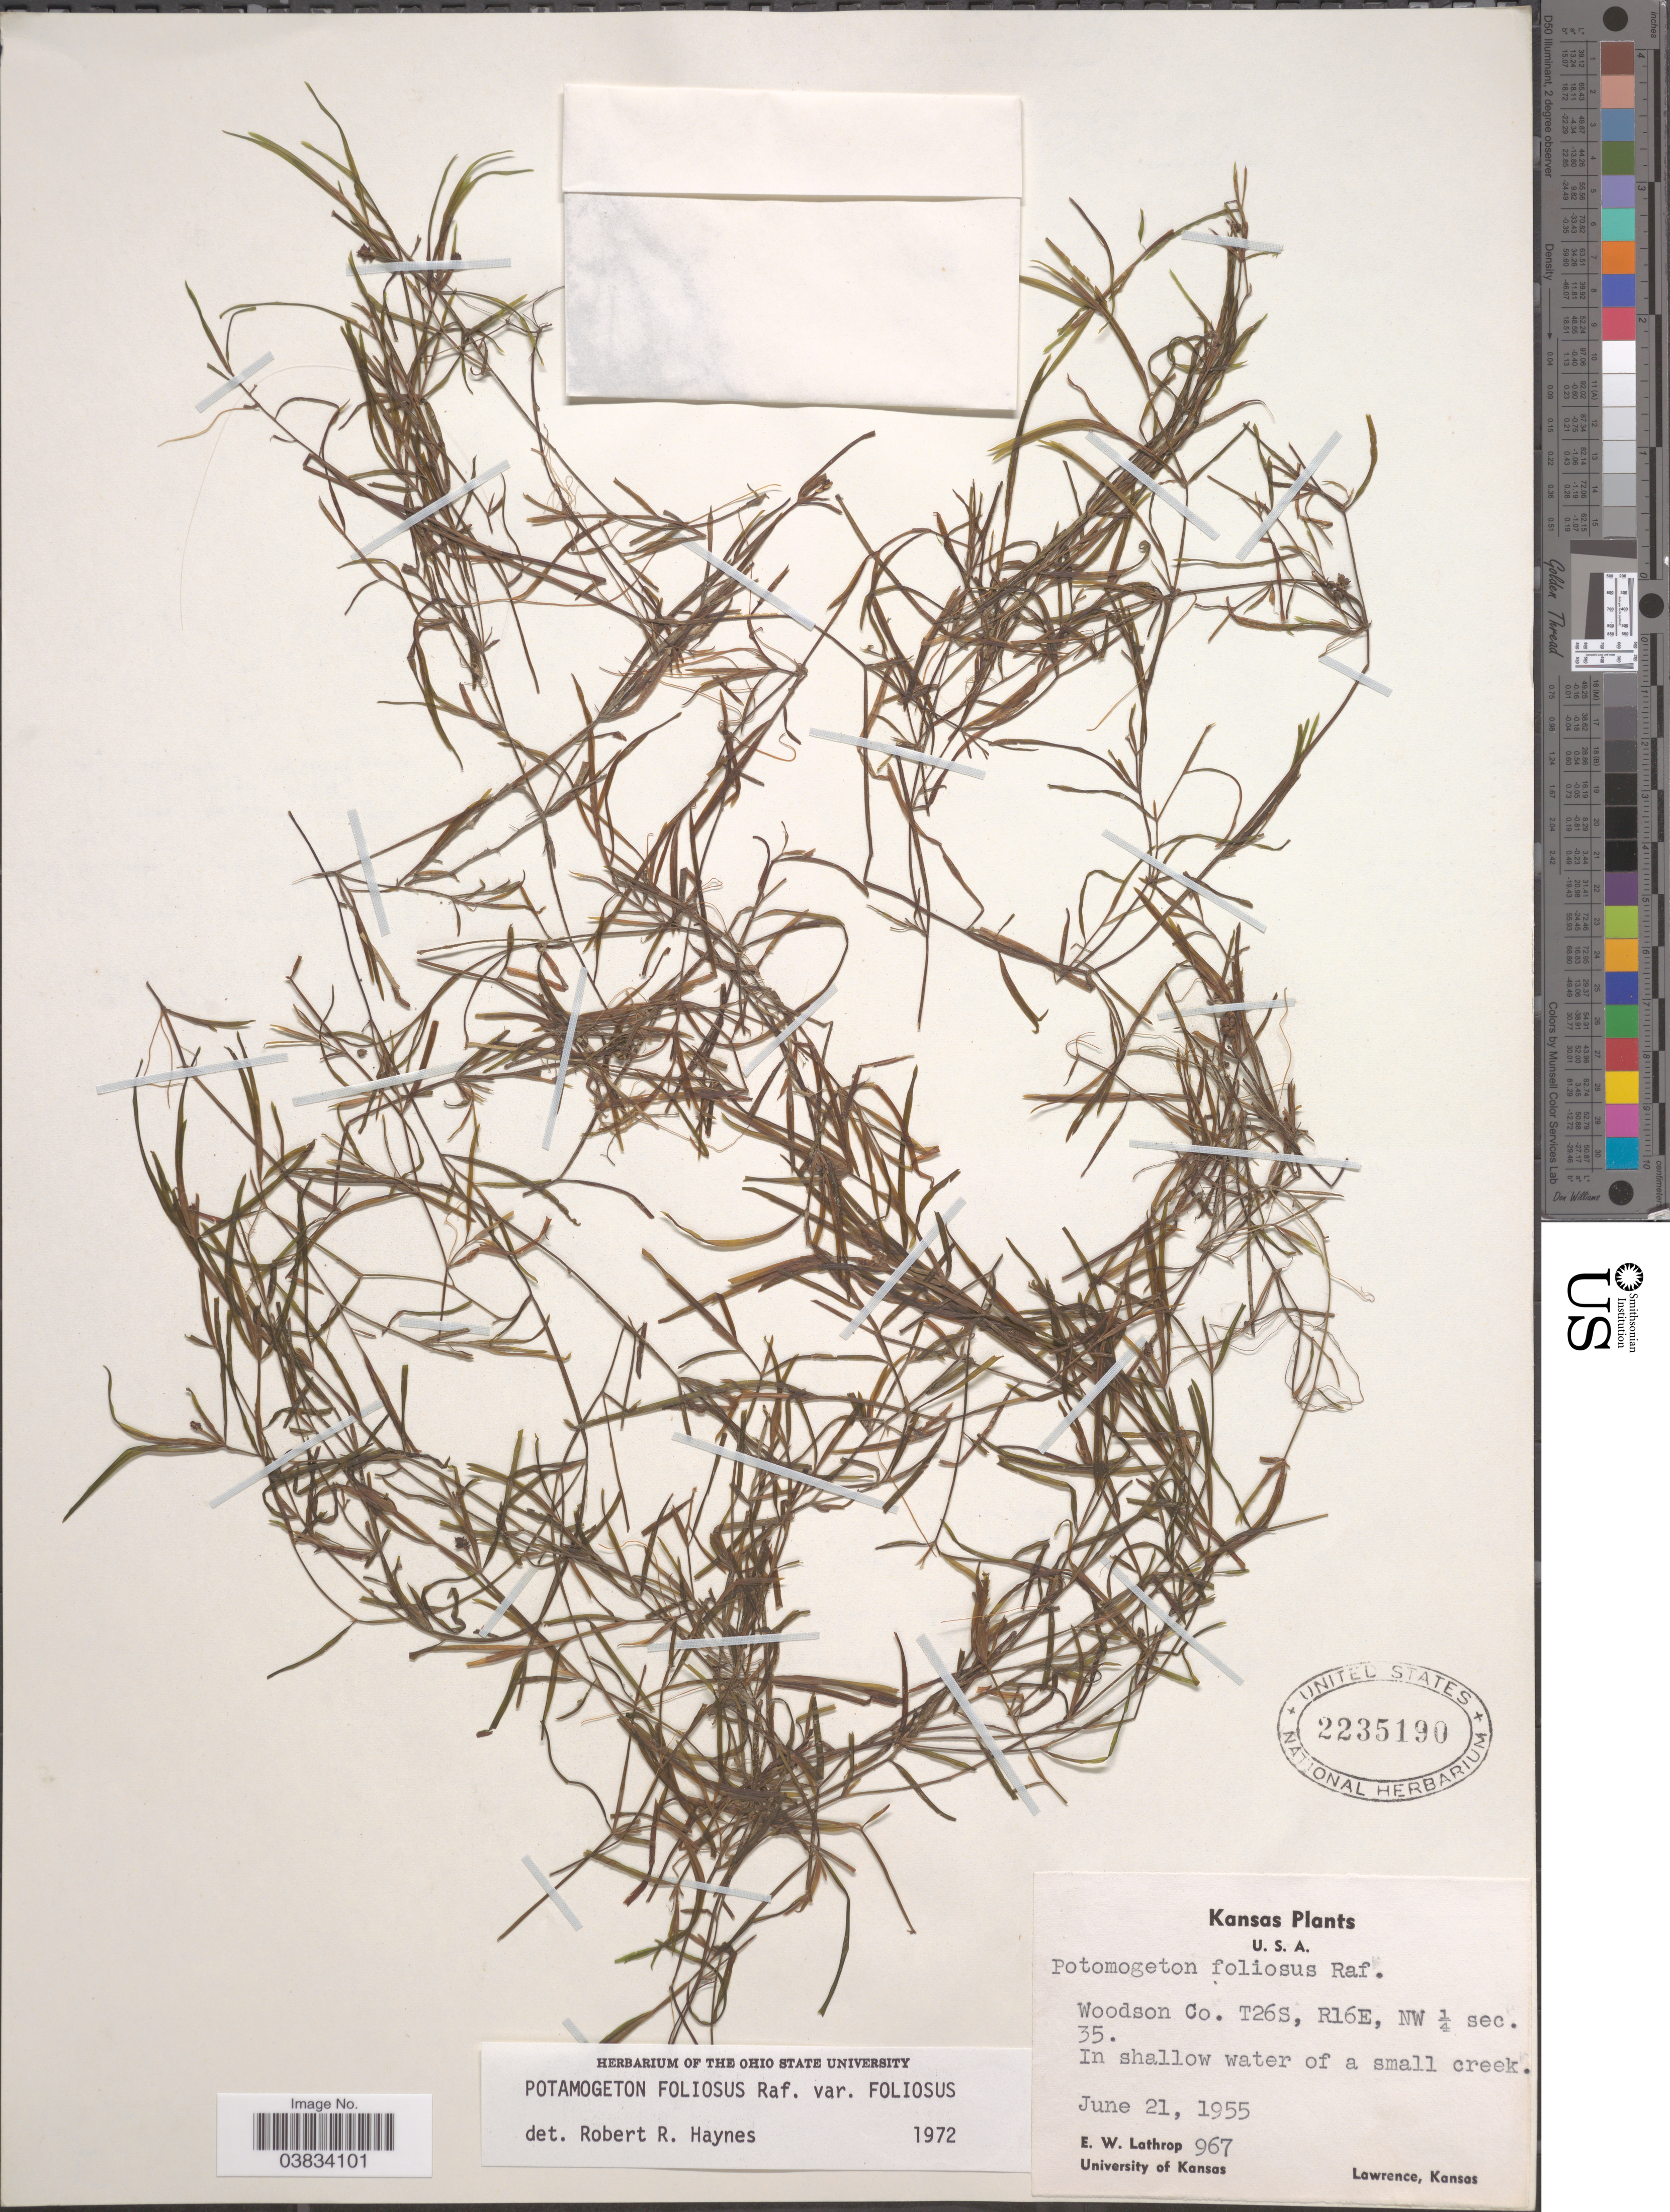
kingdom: Plantae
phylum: Tracheophyta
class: Liliopsida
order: Alismatales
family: Potamogetonaceae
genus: Potamogeton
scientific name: Potamogeton foliosus var. foliosus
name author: Raf.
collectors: E. W. Lathrop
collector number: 967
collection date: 1955-06-21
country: United States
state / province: Kansas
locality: Woodson Co. T26S, R16E, NW ¼ sec. 35. In shallow water of a small creek.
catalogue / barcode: US 2235190